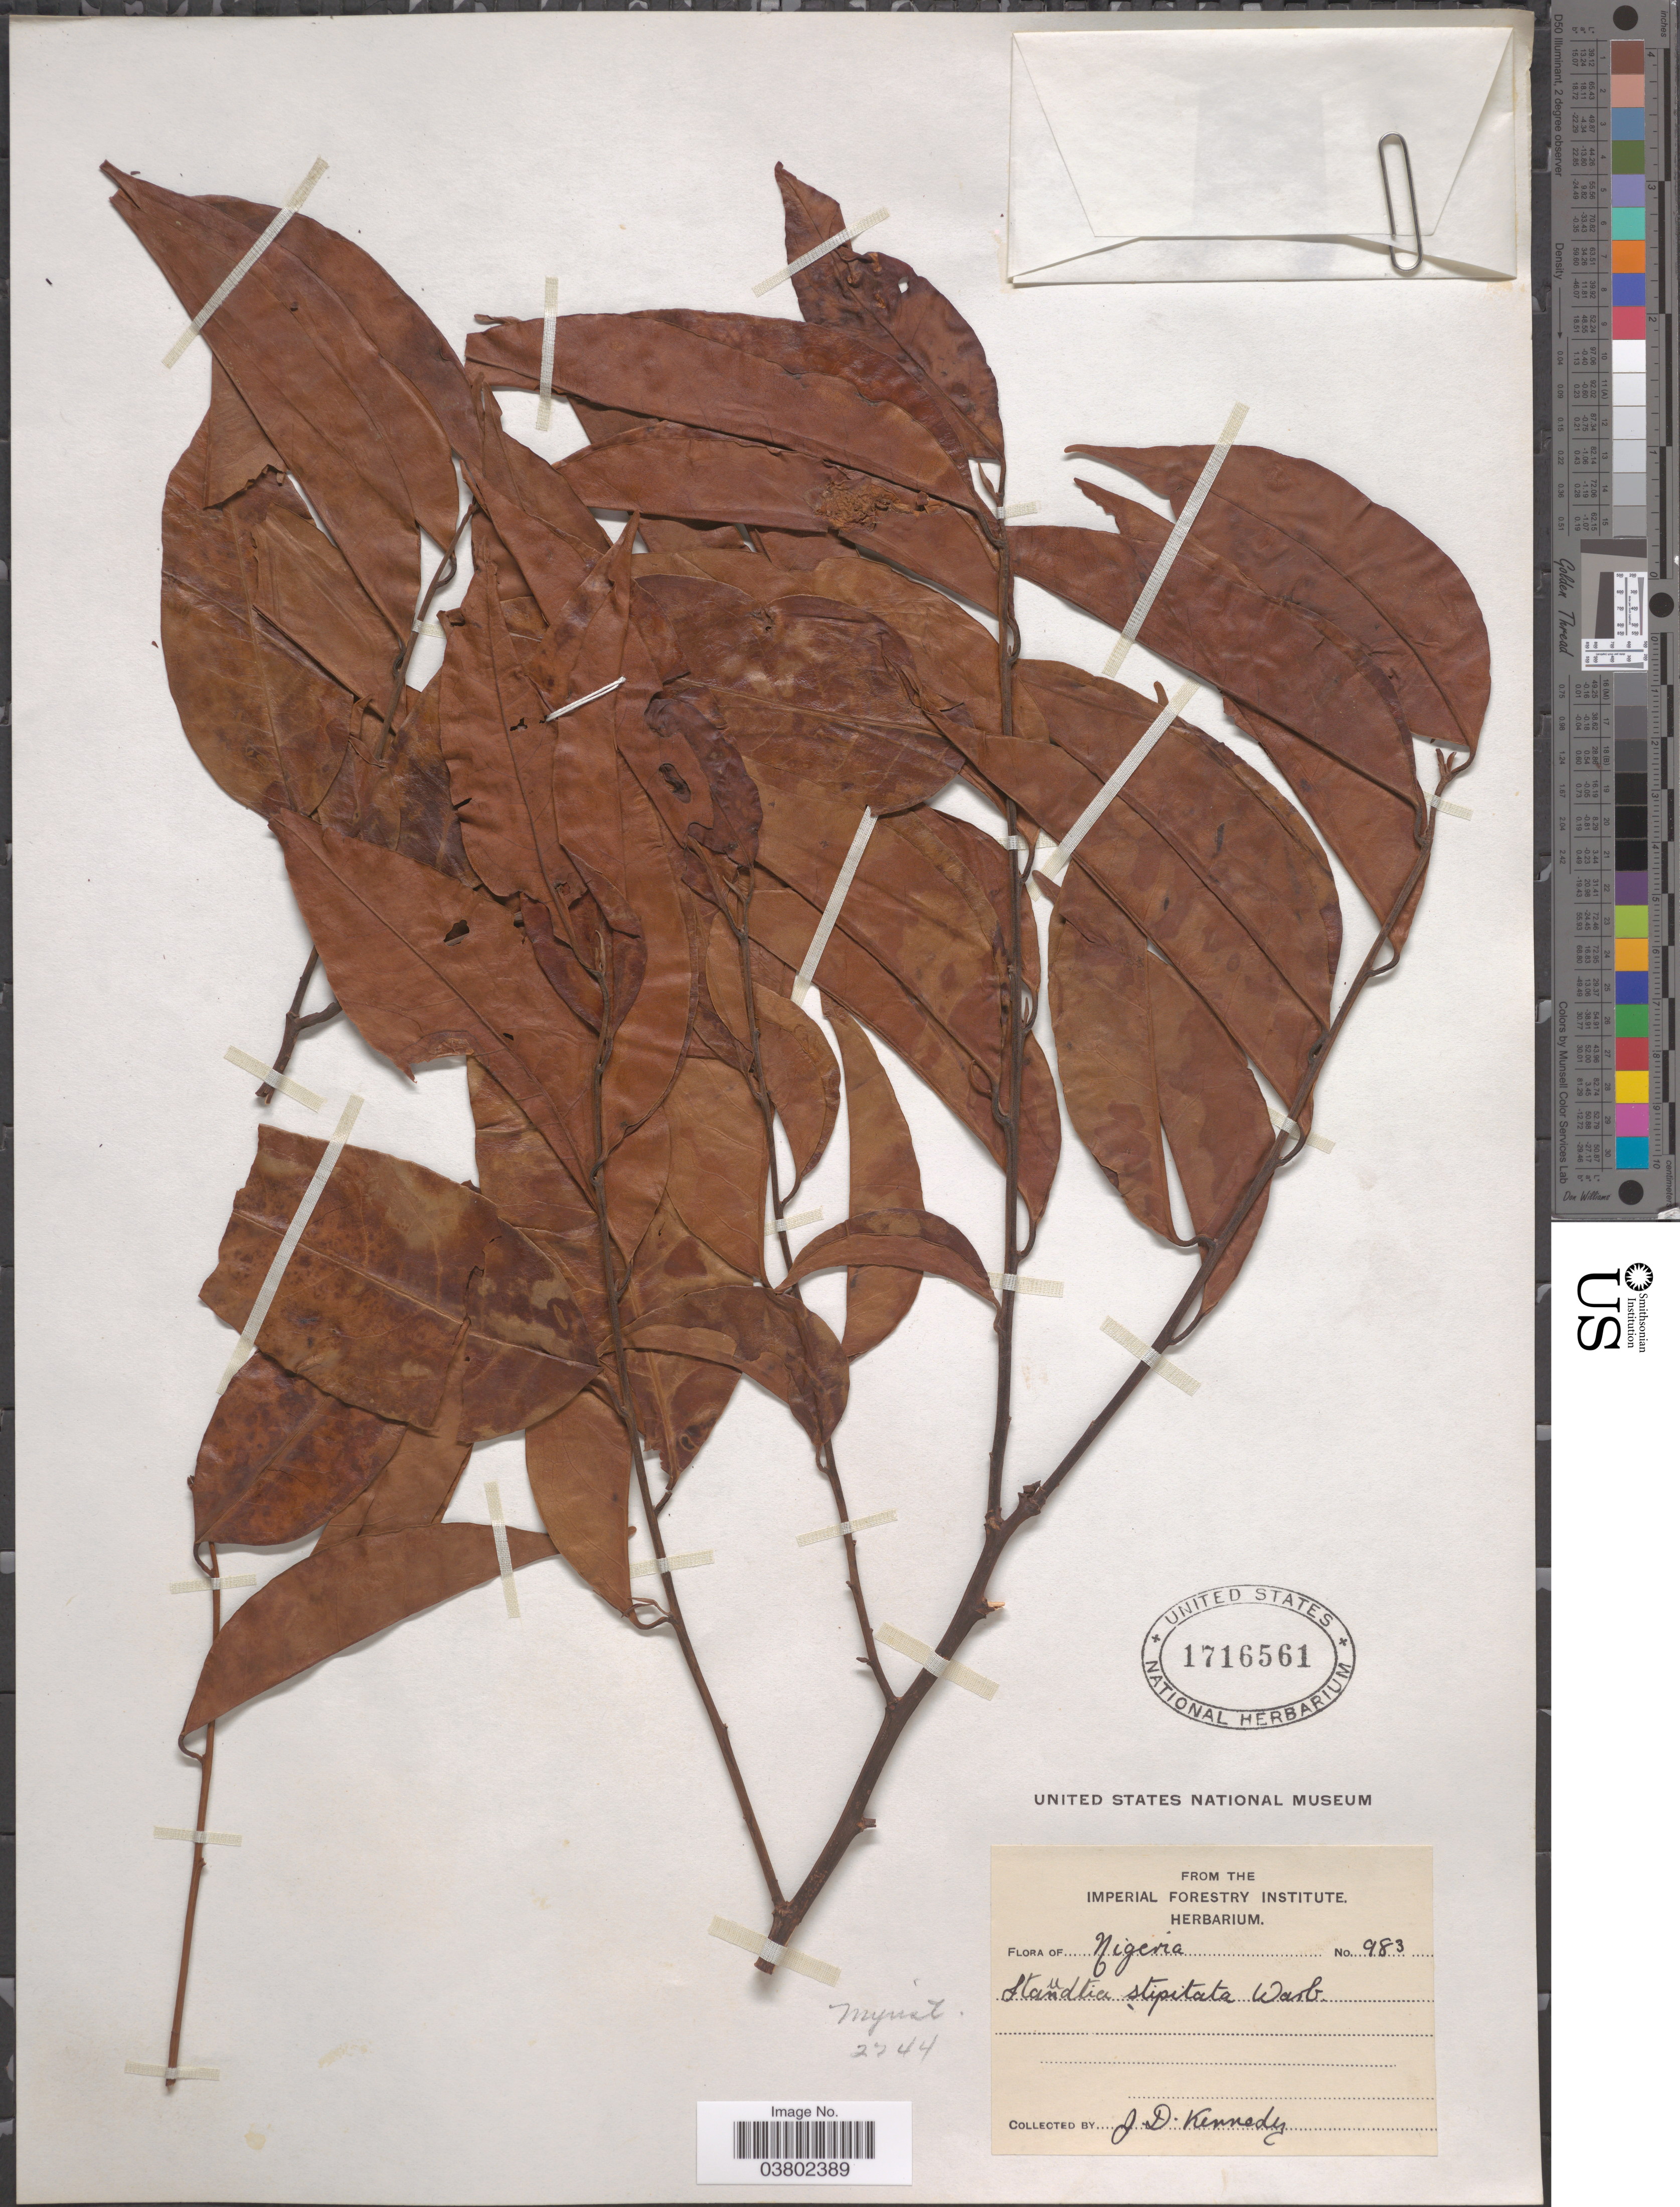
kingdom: Plantae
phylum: Tracheophyta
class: Magnoliopsida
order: Magnoliales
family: Myristicaceae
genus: Staudtia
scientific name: Staudtia stipitata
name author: Warb.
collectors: J. D. Kennedy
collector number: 983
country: Nigeria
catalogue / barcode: US 1716561